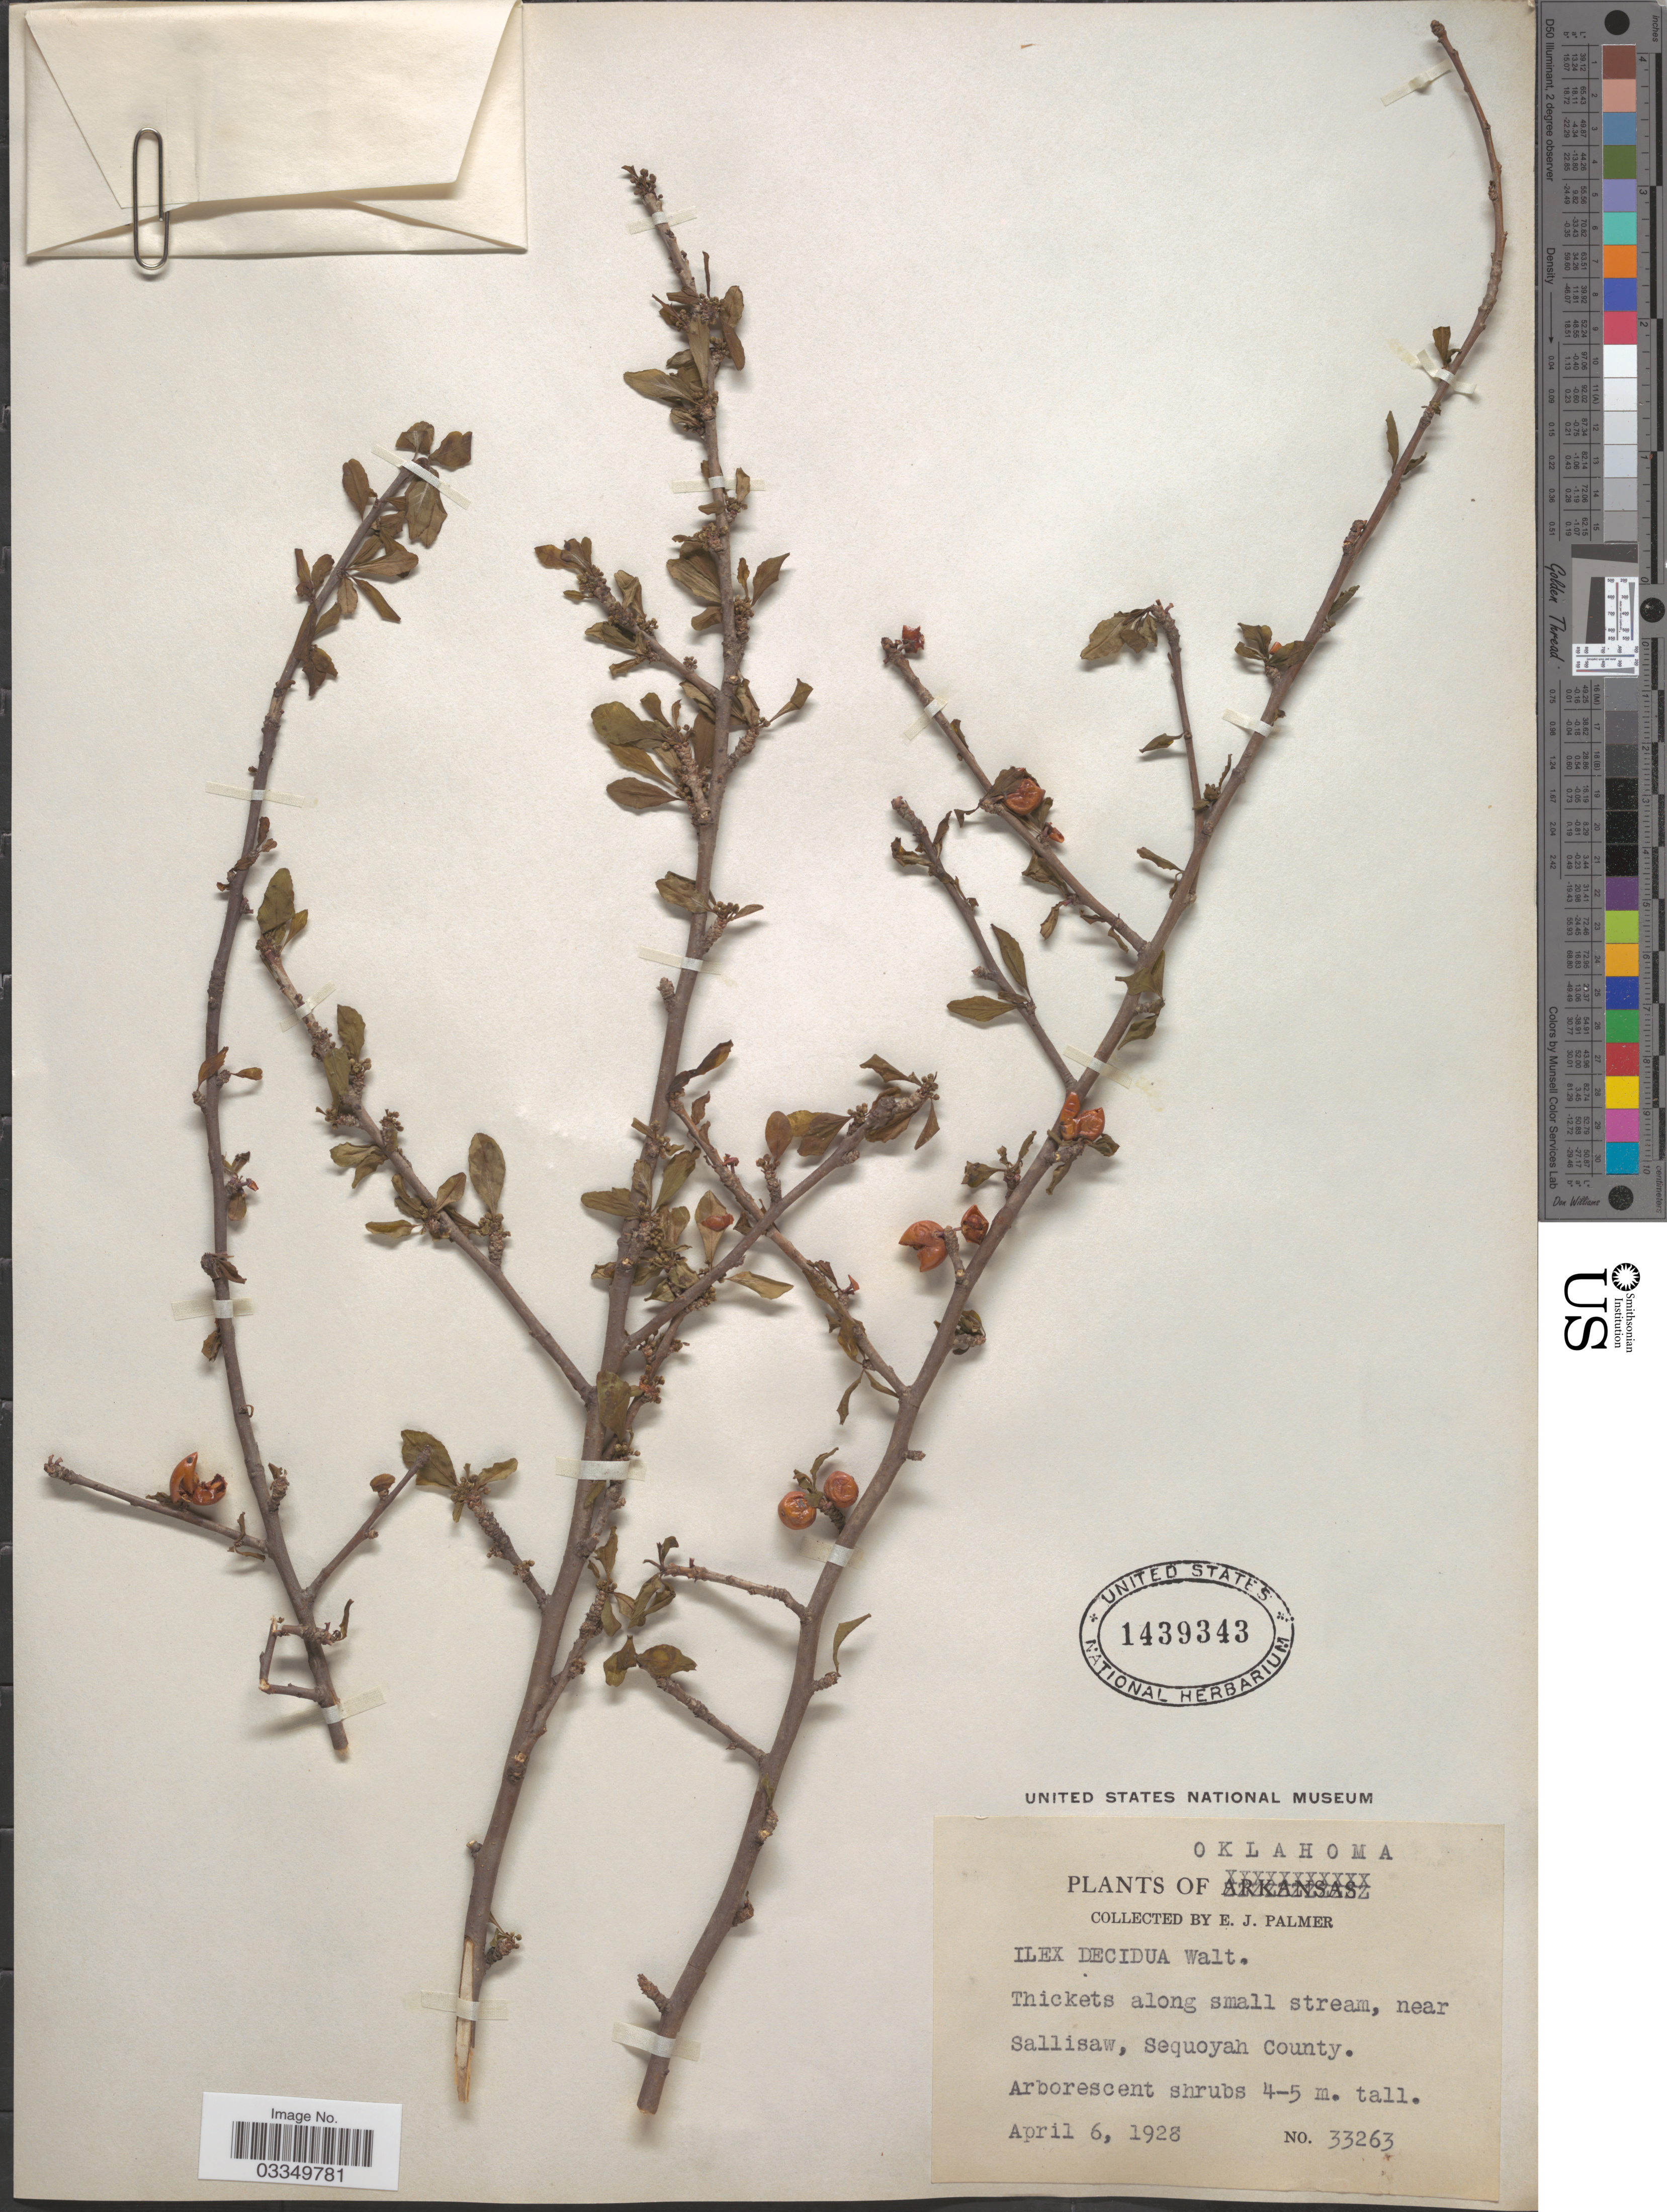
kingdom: Plantae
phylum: Tracheophyta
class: Magnoliopsida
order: Aquifoliales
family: Aquifoliaceae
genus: Ilex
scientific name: Ilex decidua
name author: Walter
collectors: E. J. Palmer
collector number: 33263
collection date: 1928-04-06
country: United States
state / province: Oklahoma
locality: Near Sallisaw, Sequoyah County.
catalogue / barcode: US 1439343